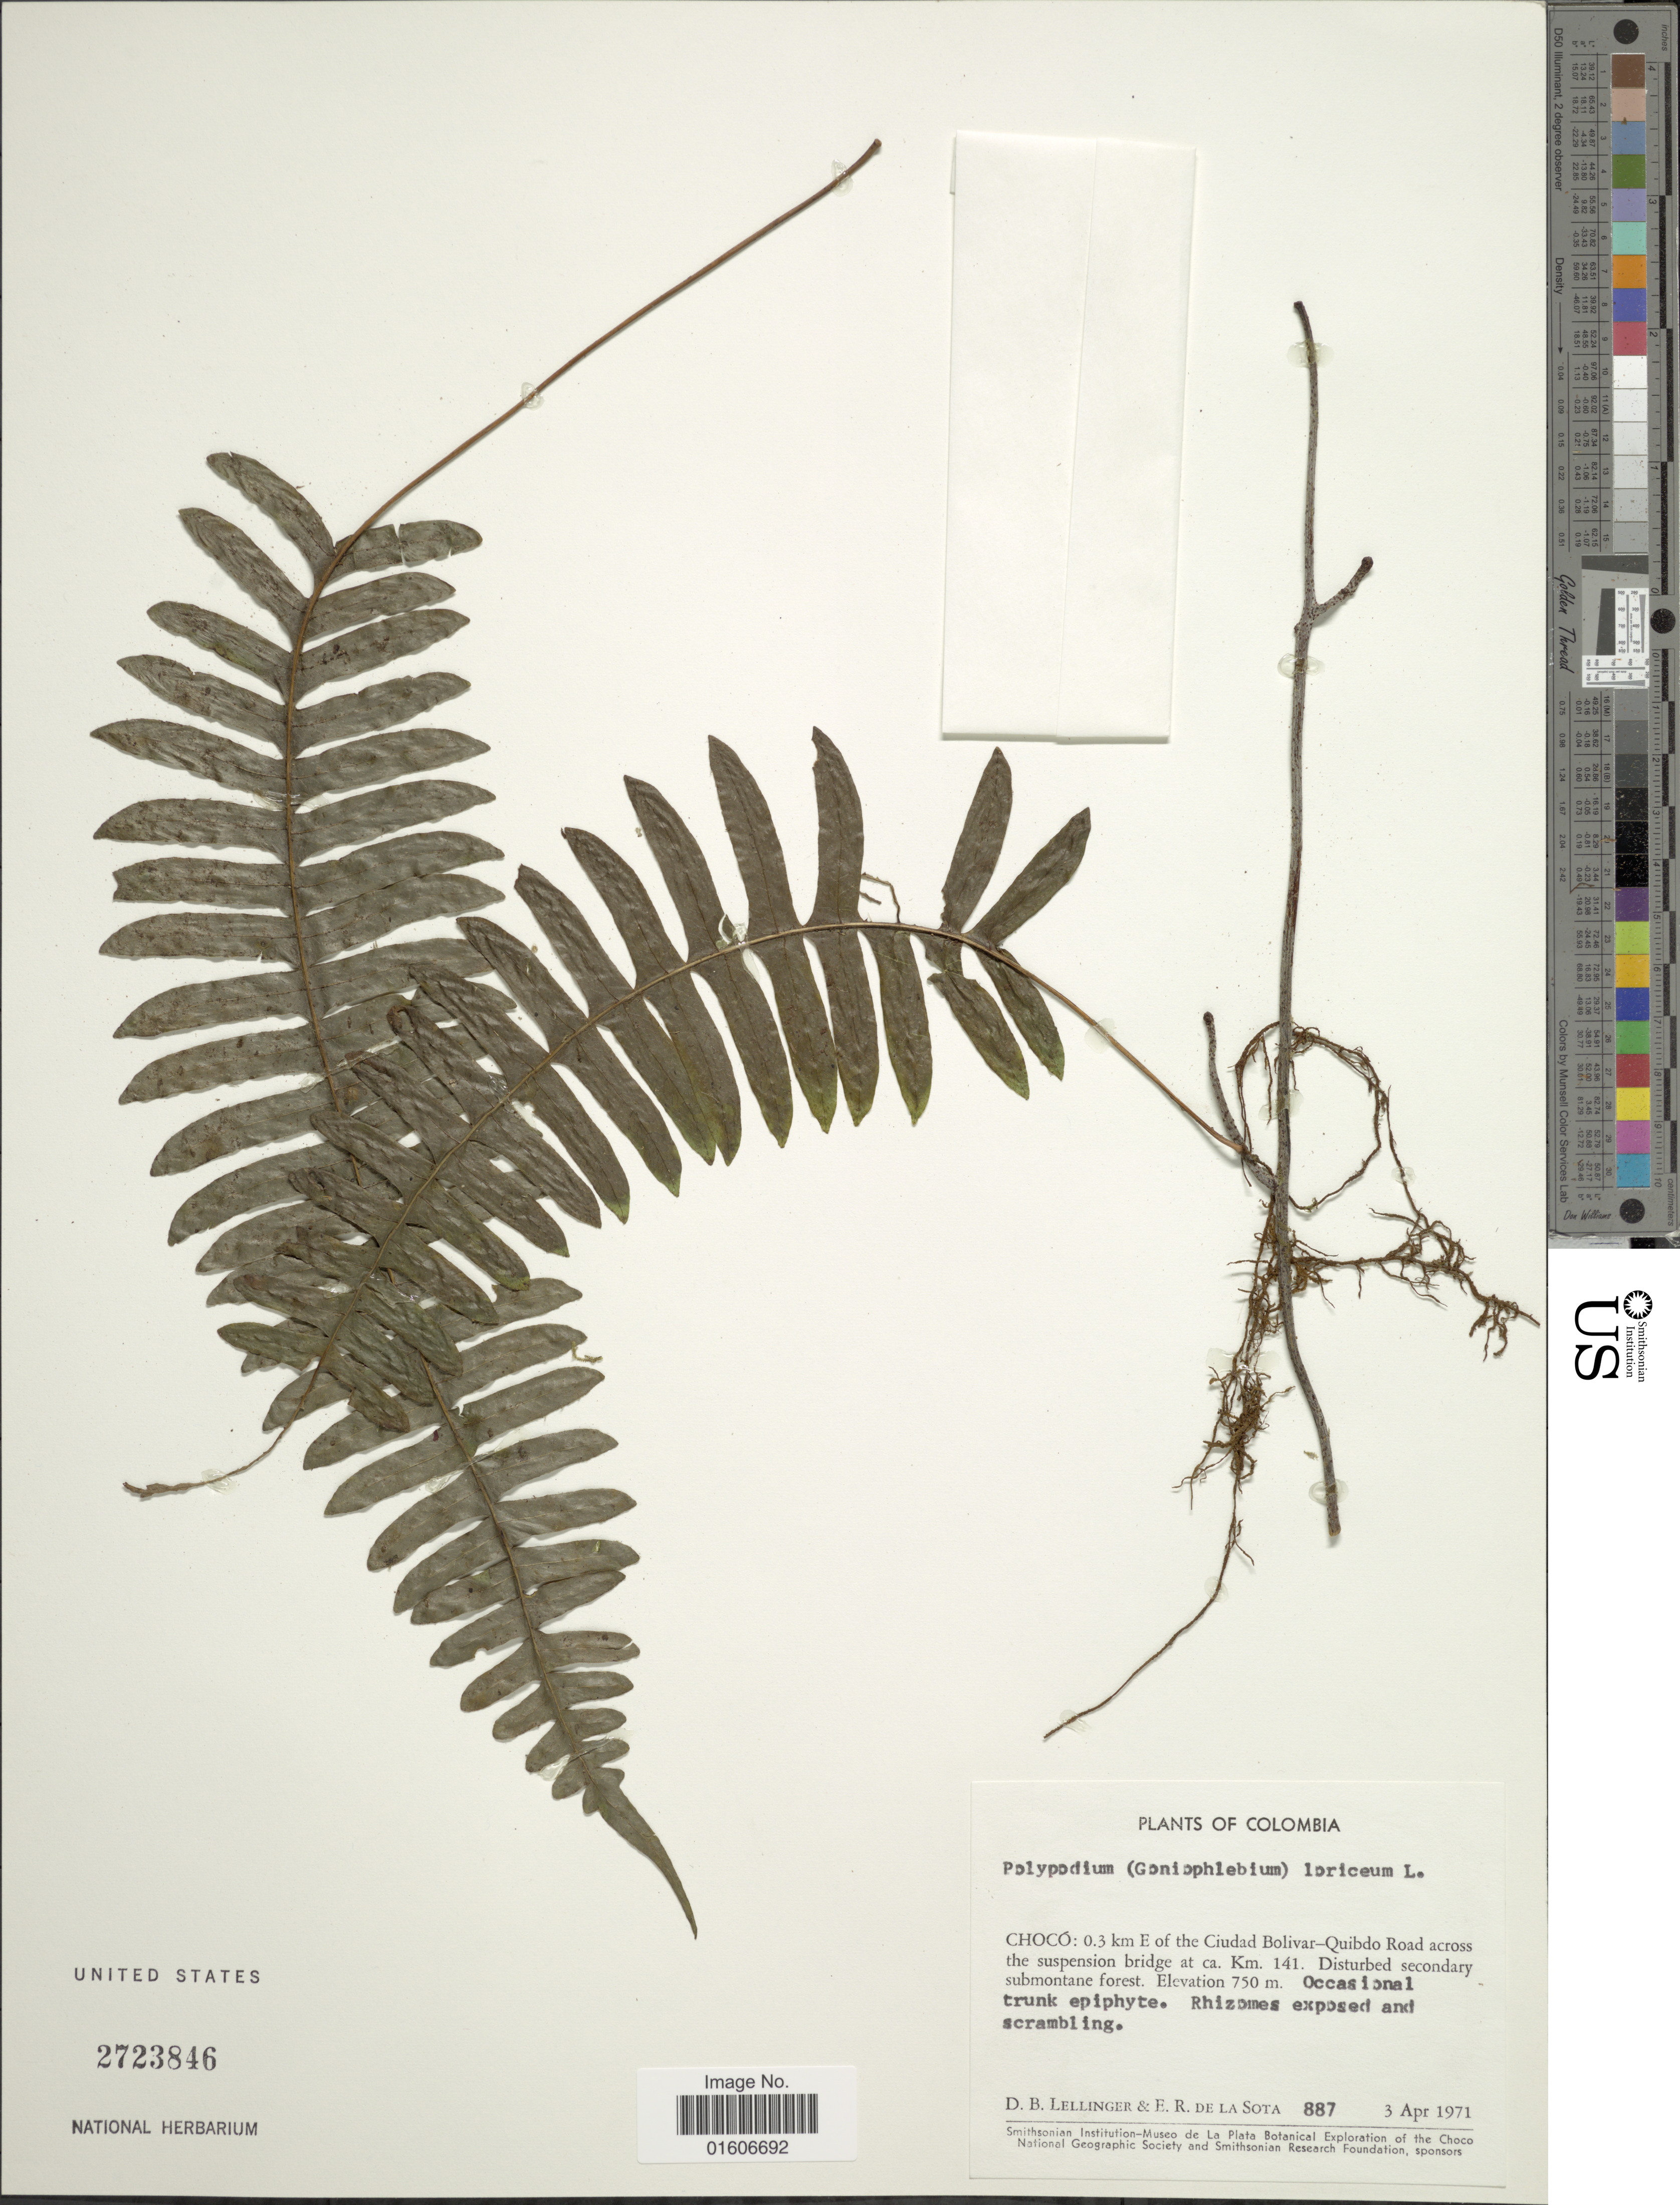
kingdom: Plantae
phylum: Tracheophyta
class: Polypodiopsida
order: Polypodiales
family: Polypodiaceae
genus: Serpocaulon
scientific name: Serpocaulon loriceum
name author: (L.) A.R. Sm.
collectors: D. B. Lellinger & E. R. de la Sota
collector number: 887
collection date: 1971-04-03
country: Colombia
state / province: Chocó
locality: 0.3 km E of the Cuidad Bolivar-Quibdo Road across the suspension bridge at ca. Km. 141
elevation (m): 750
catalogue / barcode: US 2723846